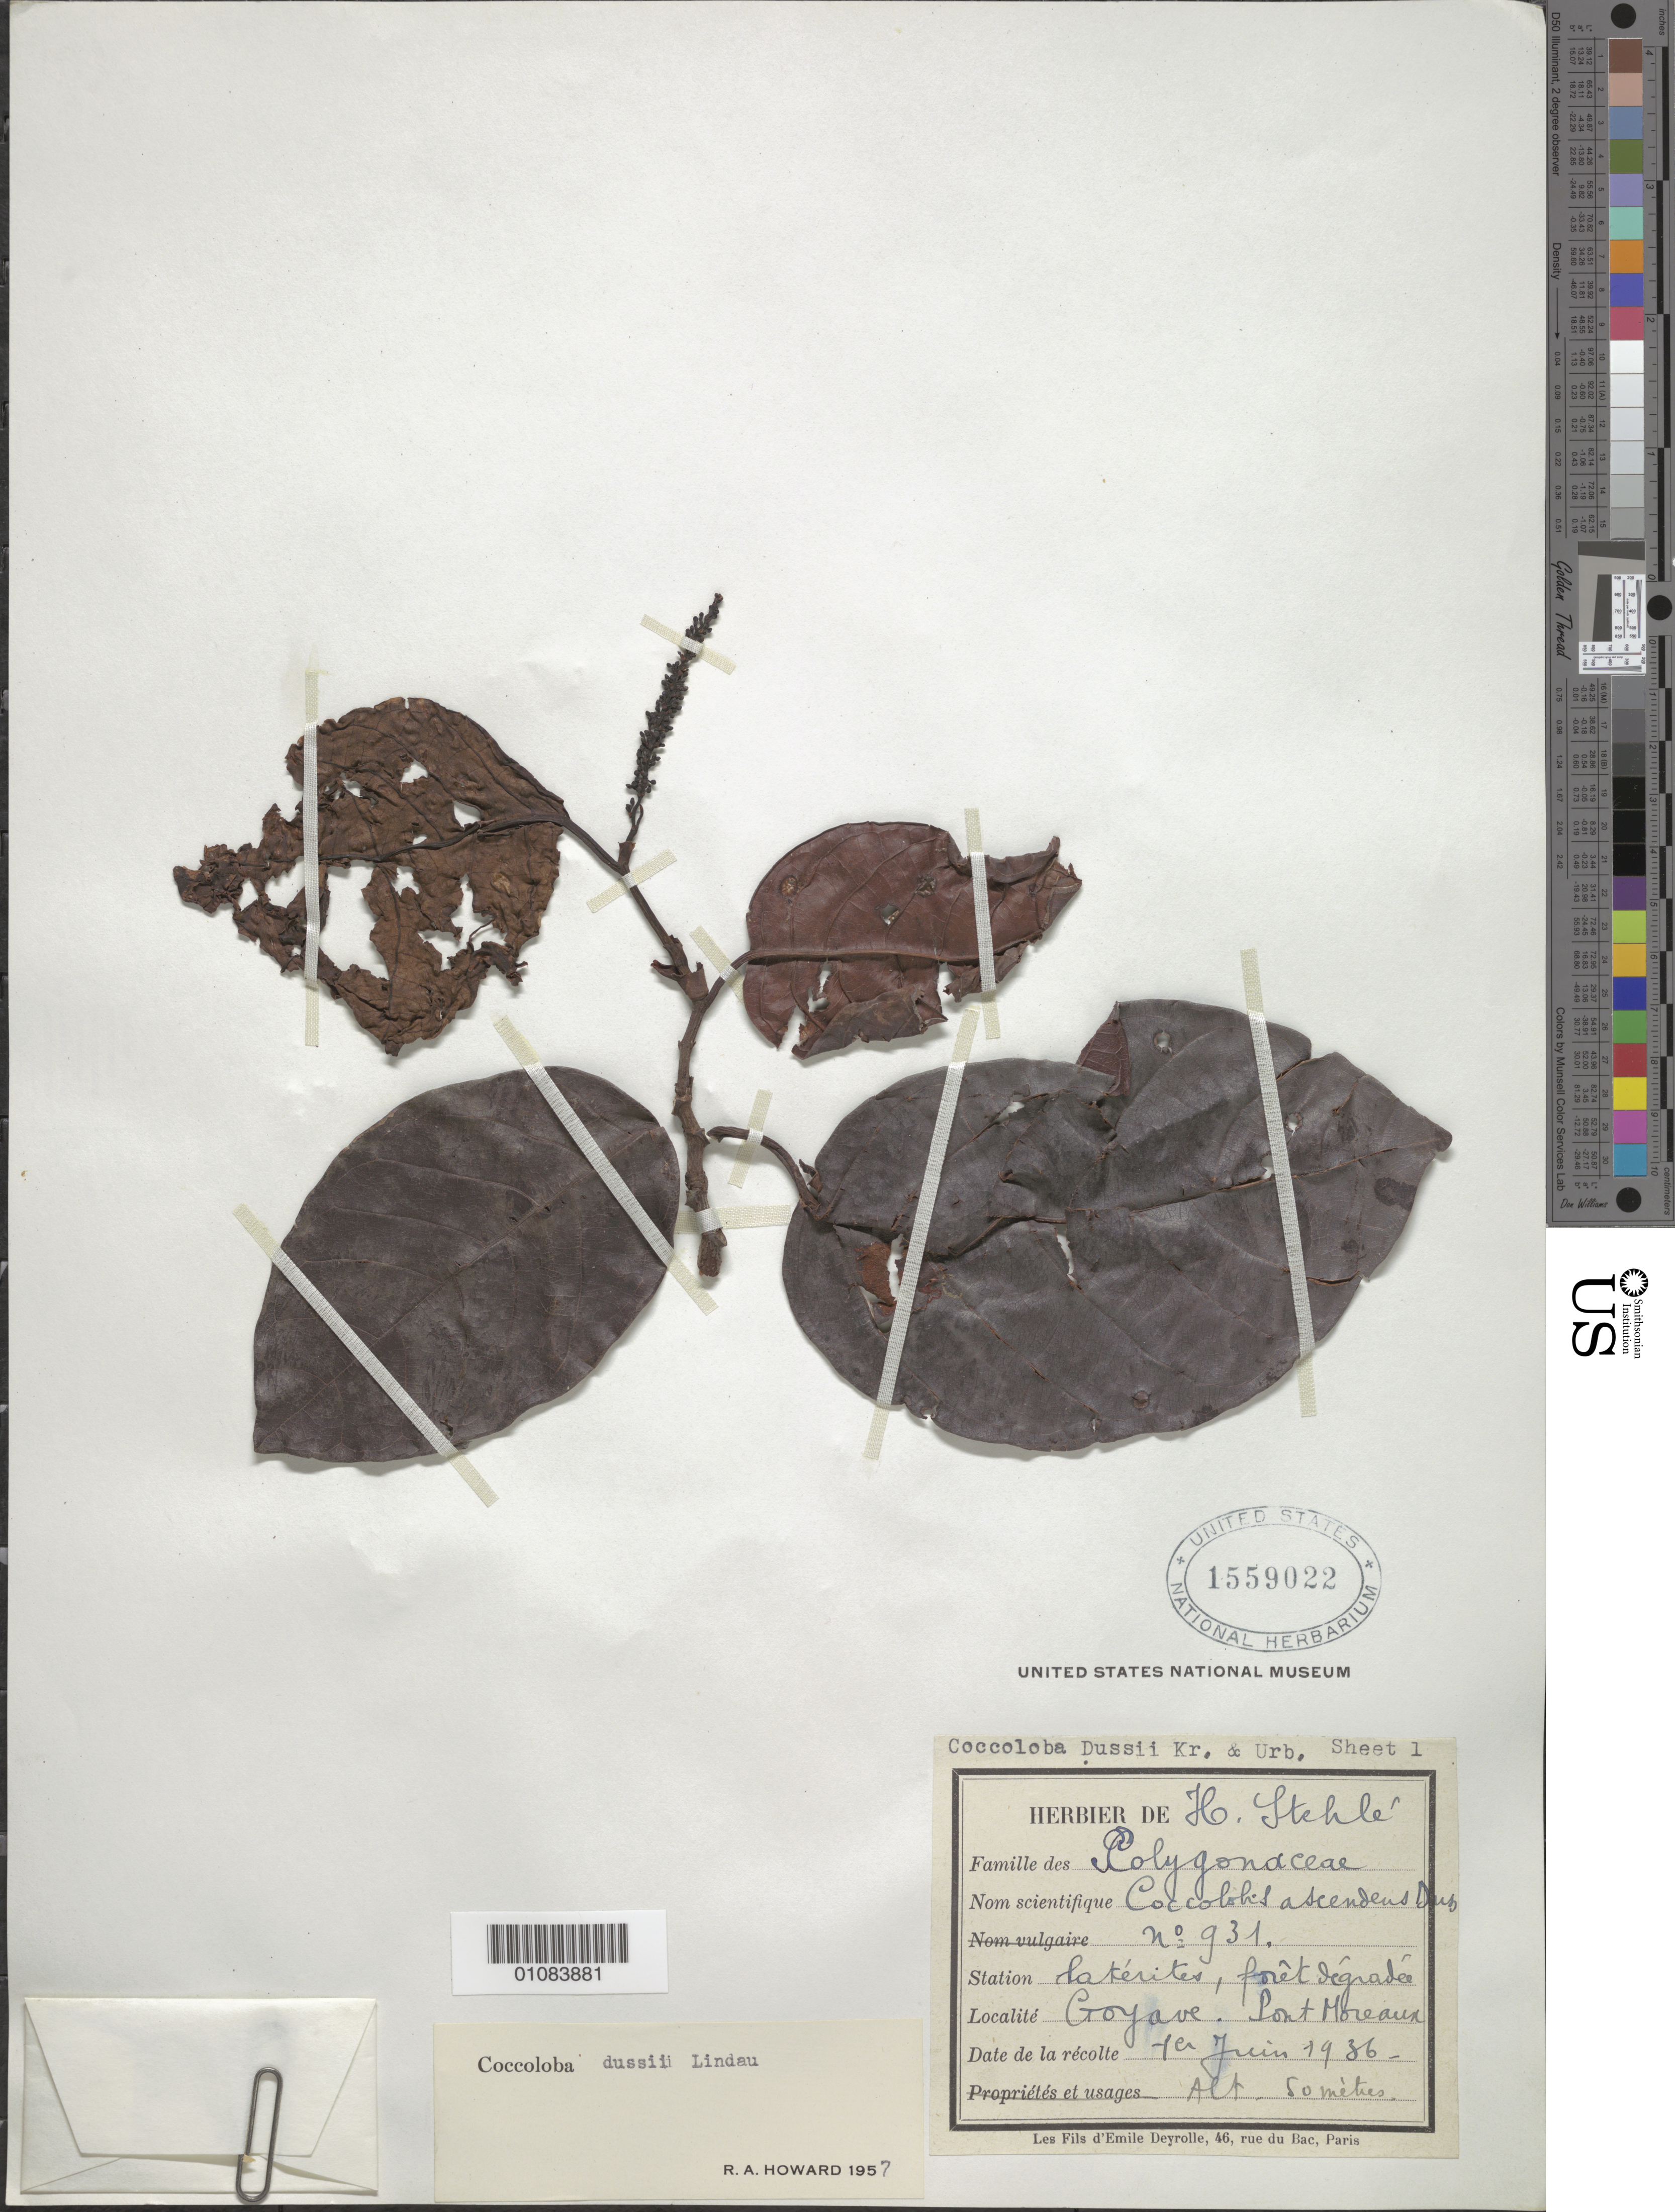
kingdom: Plantae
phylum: Tracheophyta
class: Magnoliopsida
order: Caryophyllales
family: Polygonaceae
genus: Coccoloba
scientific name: Coccoloba dussii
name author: Lindau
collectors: H. Stehlé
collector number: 931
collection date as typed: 01 Jun 1936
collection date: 1936-06-01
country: Guadeloupe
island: Basse Terre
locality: Goyave. Pont Moreaux.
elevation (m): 50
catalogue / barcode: US 1559022